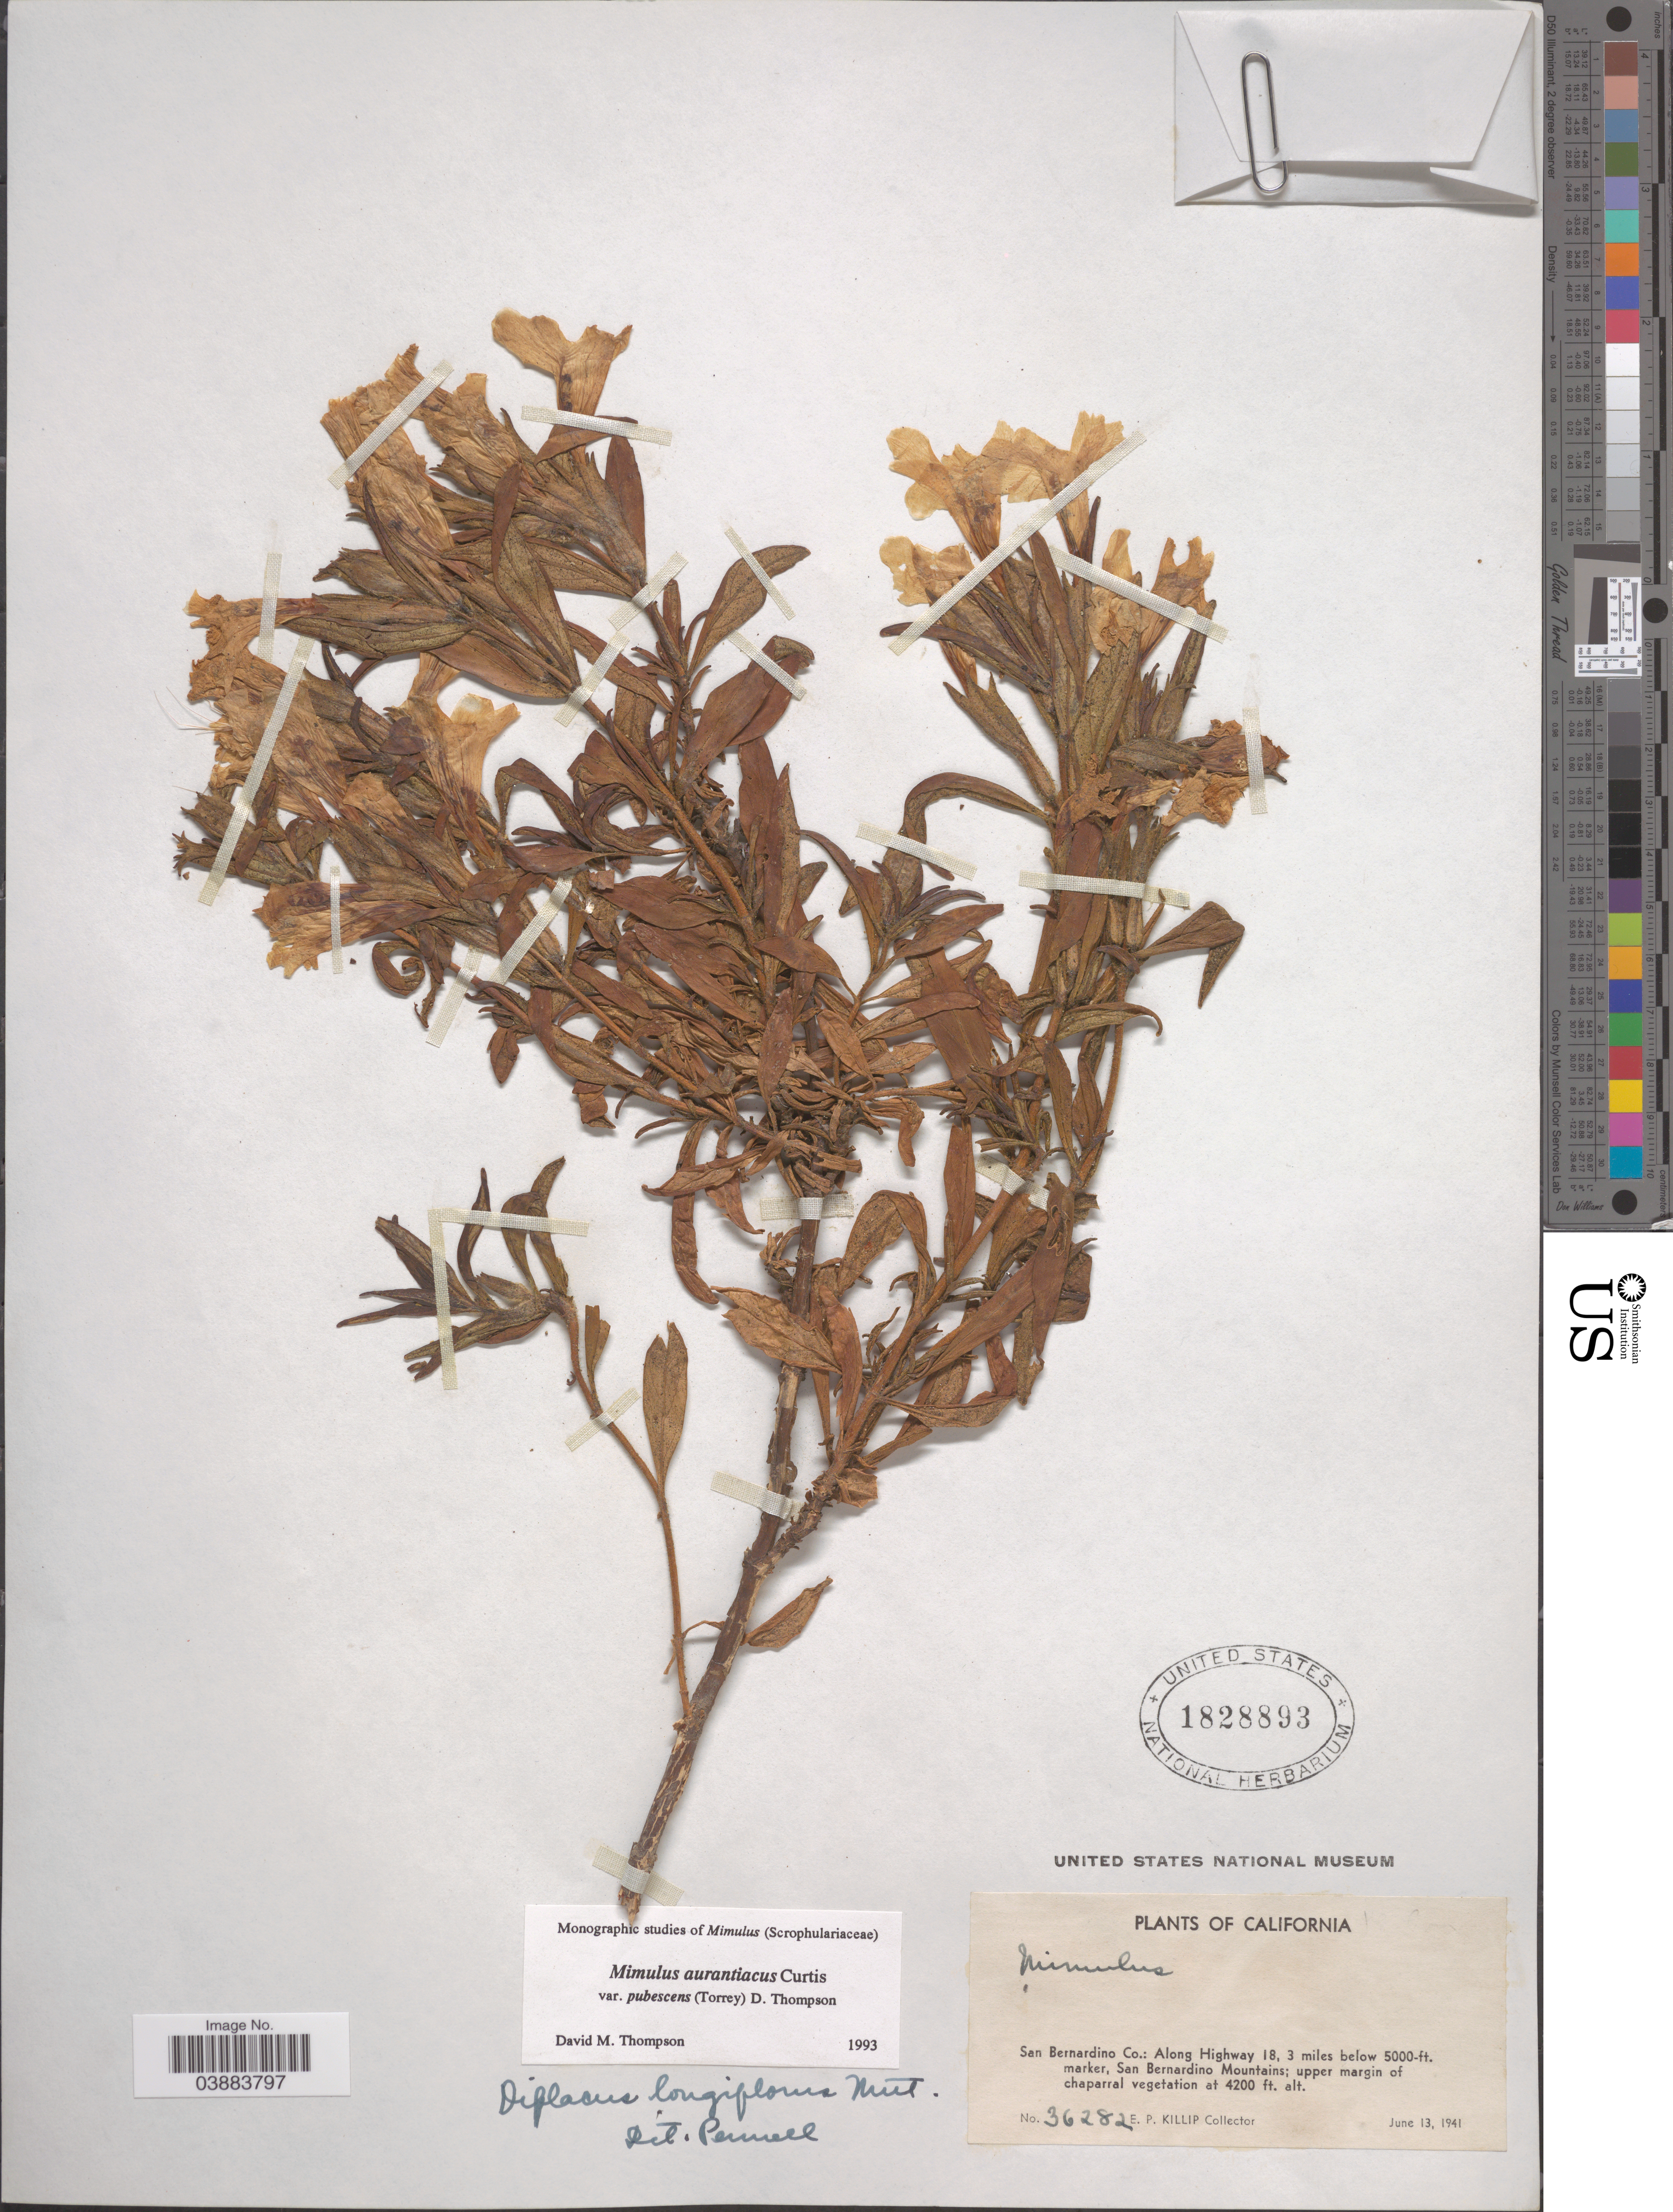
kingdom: Plantae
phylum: Tracheophyta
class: Magnoliopsida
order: Lamiales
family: Phrymaceae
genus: Diplacus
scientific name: Diplacus aurantiacus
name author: (Curtis) Jeps.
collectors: E. P. Killip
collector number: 36282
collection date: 1941-06-13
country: United States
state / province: California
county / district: San Bernardino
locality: San Bernardino Co.: Along Highway 18, 3 miles below 5000- ft. marker, San Bernardino Mountains.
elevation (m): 1280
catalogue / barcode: US 1828893